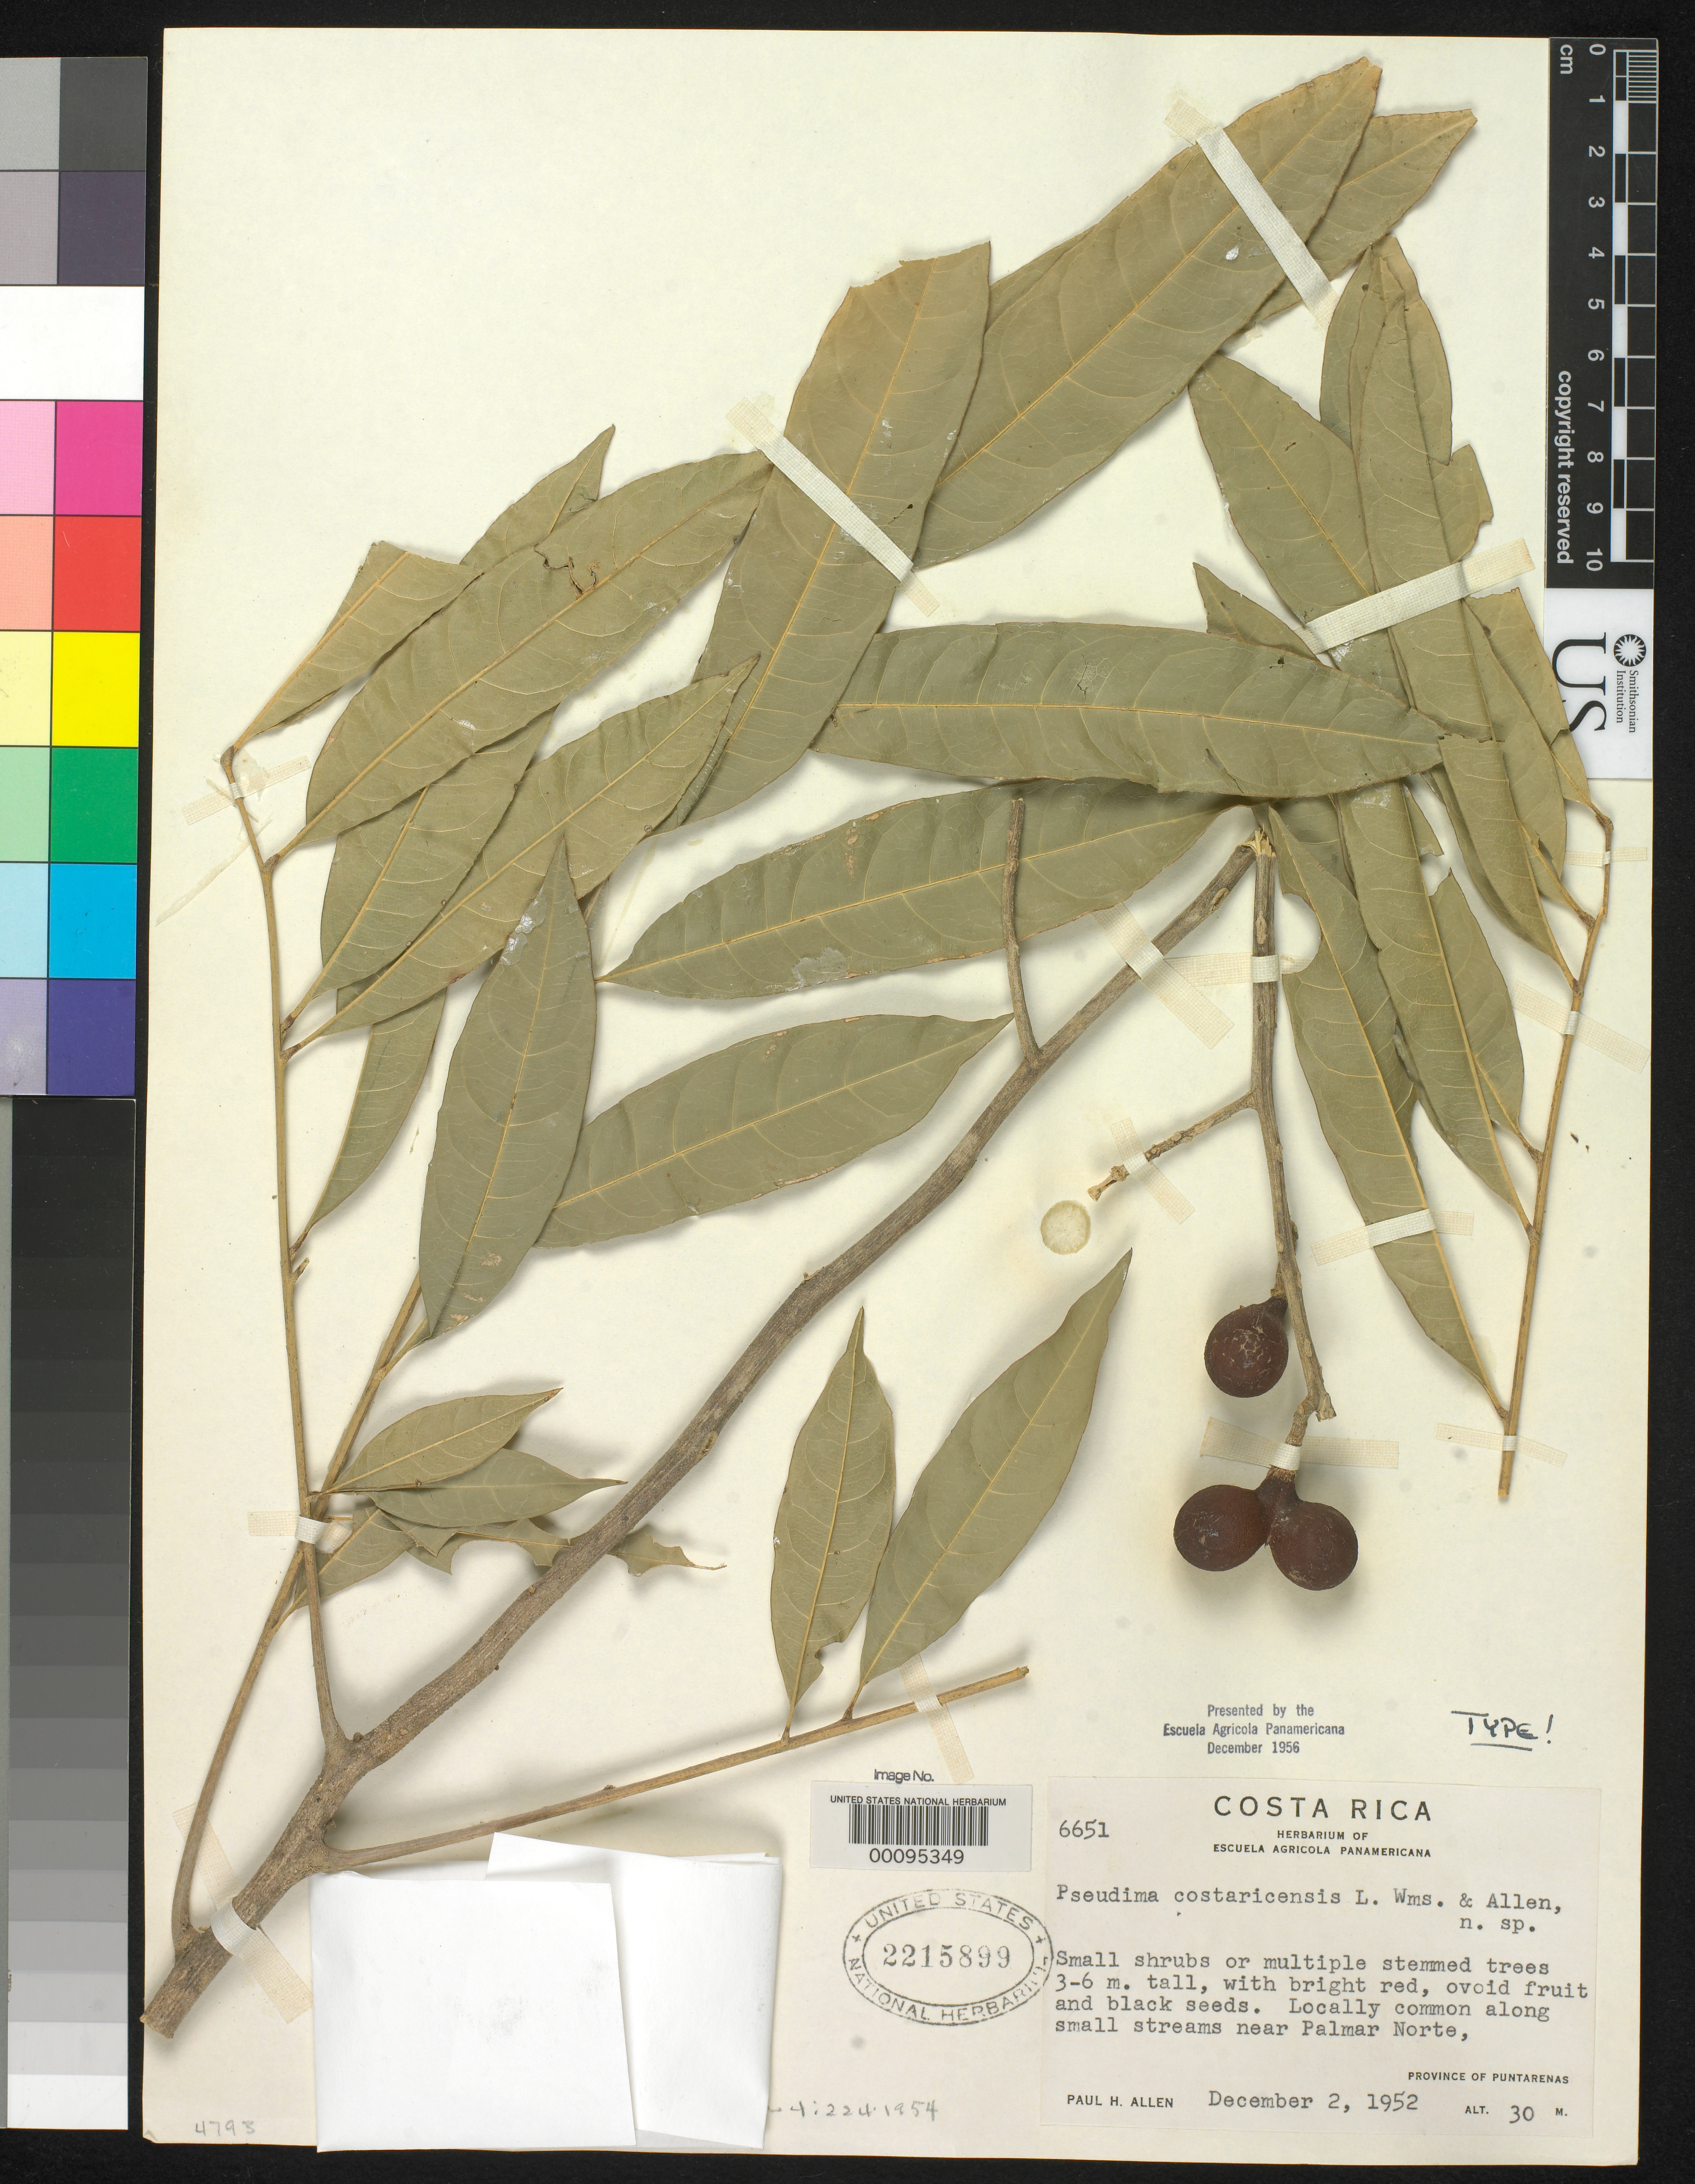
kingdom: Plantae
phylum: Tracheophyta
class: Magnoliopsida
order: Sapindales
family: Sapindaceae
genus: Pseudima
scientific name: Pseudima costaricense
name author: L.O. Williams & P.H. Allen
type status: Holotype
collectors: P. H. Allen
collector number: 6651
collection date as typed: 02 Dec 1952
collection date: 1952-12-02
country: Costa Rica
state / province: Puntarenas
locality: Streams near Palmar Norte.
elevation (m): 30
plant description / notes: "Presented by the Escuela Agricola Panamericana December 1956." Holotype, transferred from EAP to US (see Dorr et al. 2009, Taxon 58: 993-1001).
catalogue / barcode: US 2215899